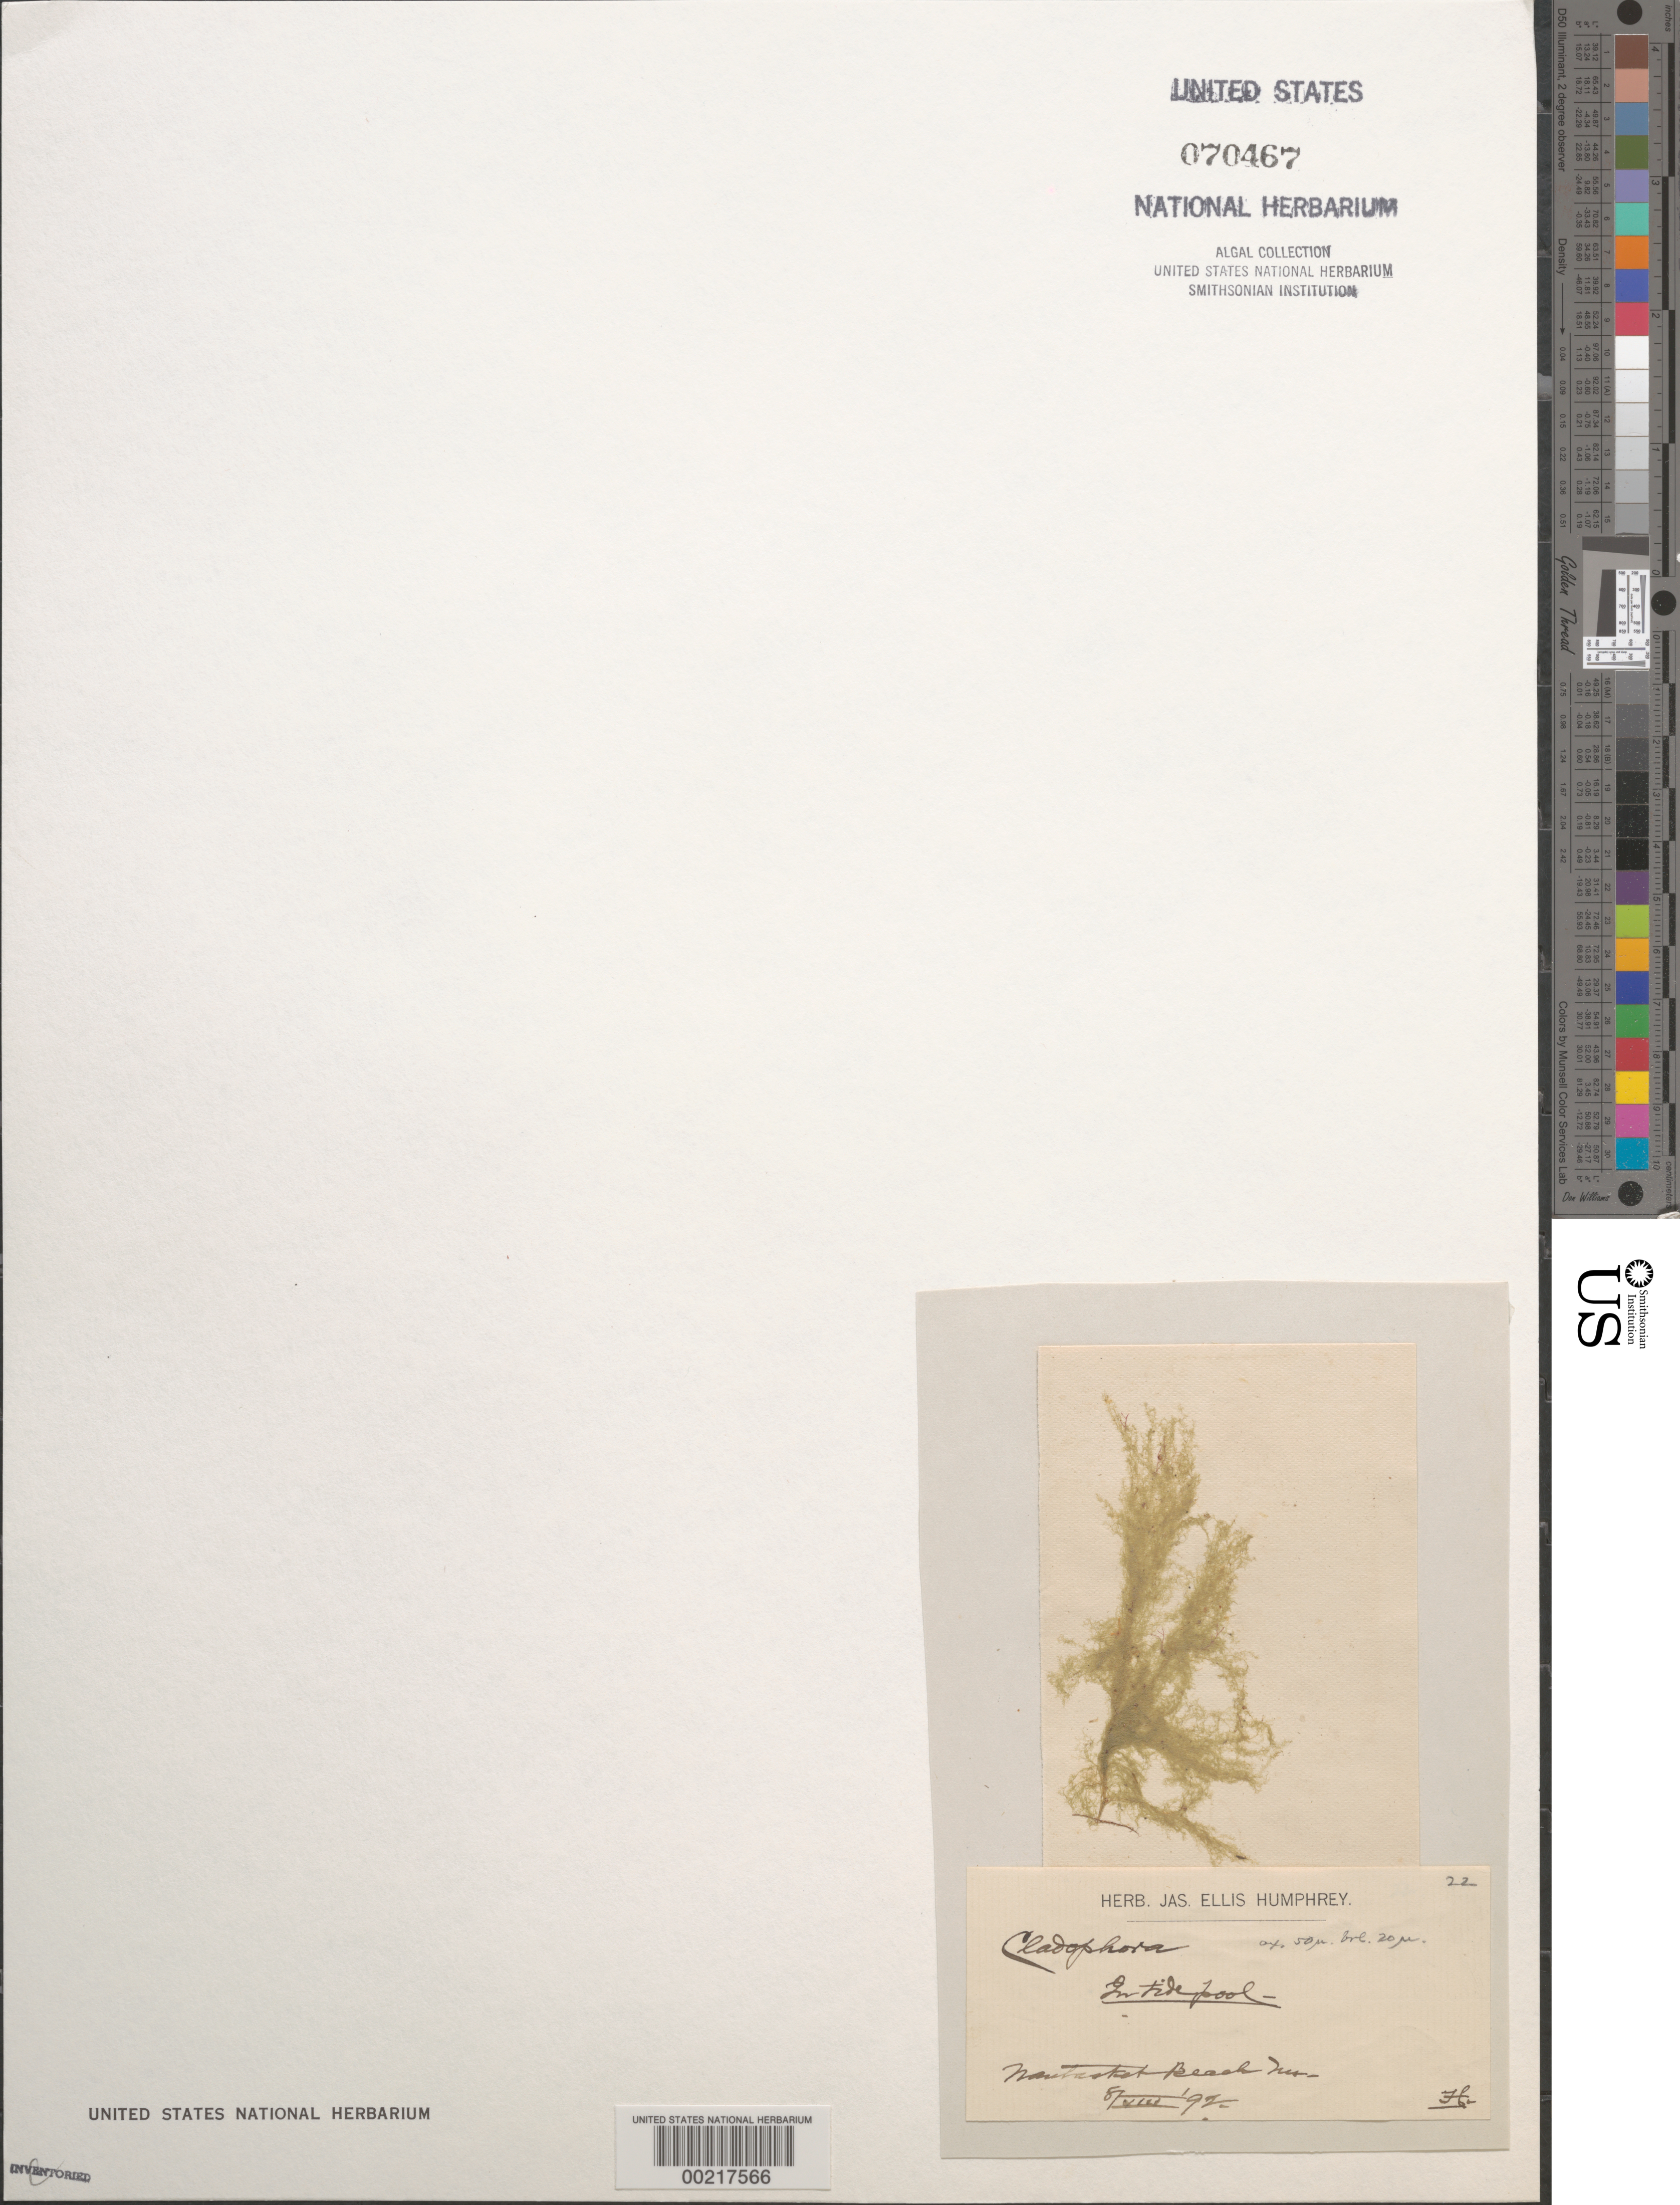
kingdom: Plantae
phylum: Chlorophyta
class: Ulvophyceae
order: Cladophorales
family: Cladophoraceae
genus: Cladophora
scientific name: Cladophora sp.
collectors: J. Humphrey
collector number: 22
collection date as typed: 08 Aug 1892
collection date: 1892-08-08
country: United States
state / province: Massachusetts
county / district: Plymouth County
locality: Nantasket Beach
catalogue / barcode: US 70467